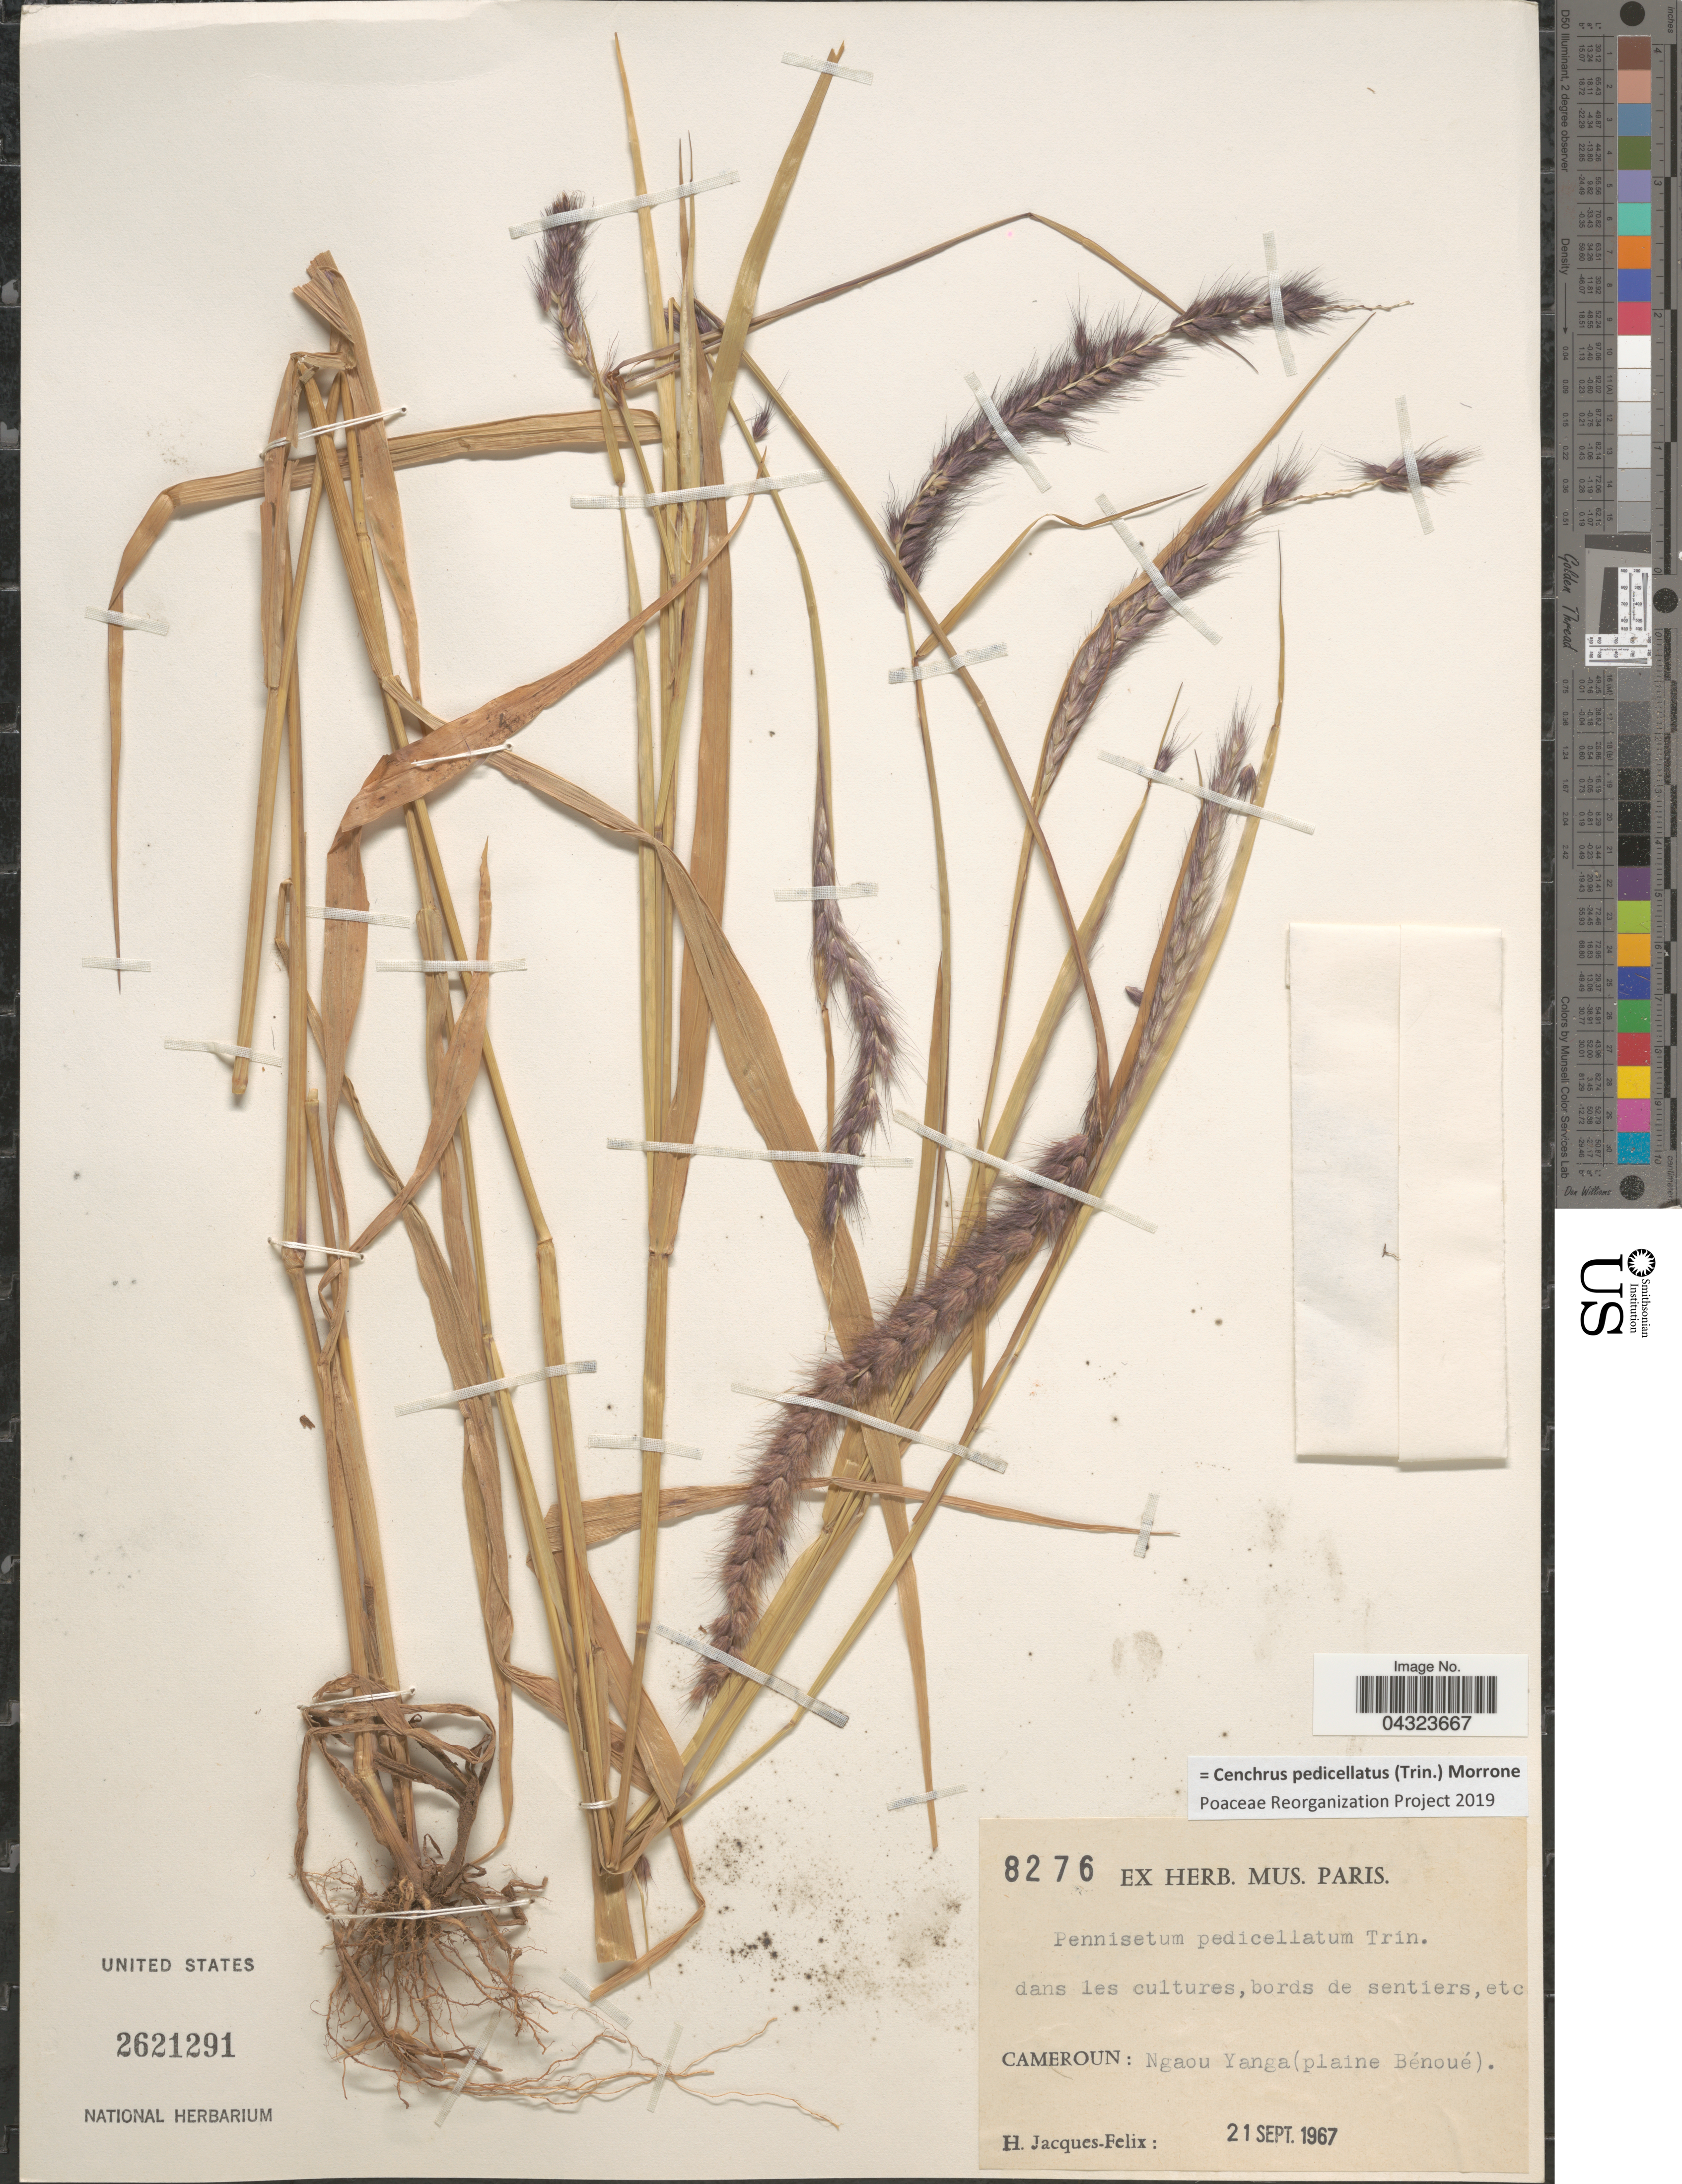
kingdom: Plantae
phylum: Tracheophyta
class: Liliopsida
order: Poales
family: Poaceae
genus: Cenchrus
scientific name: Cenchrus pedicellatus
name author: (Trin.) Morrone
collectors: H. Jacques-Félix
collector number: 8276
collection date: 1967-09-21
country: Cameroon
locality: Cameroun: Ngaou Yanga (plaine Bénoué).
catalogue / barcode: US 2621291